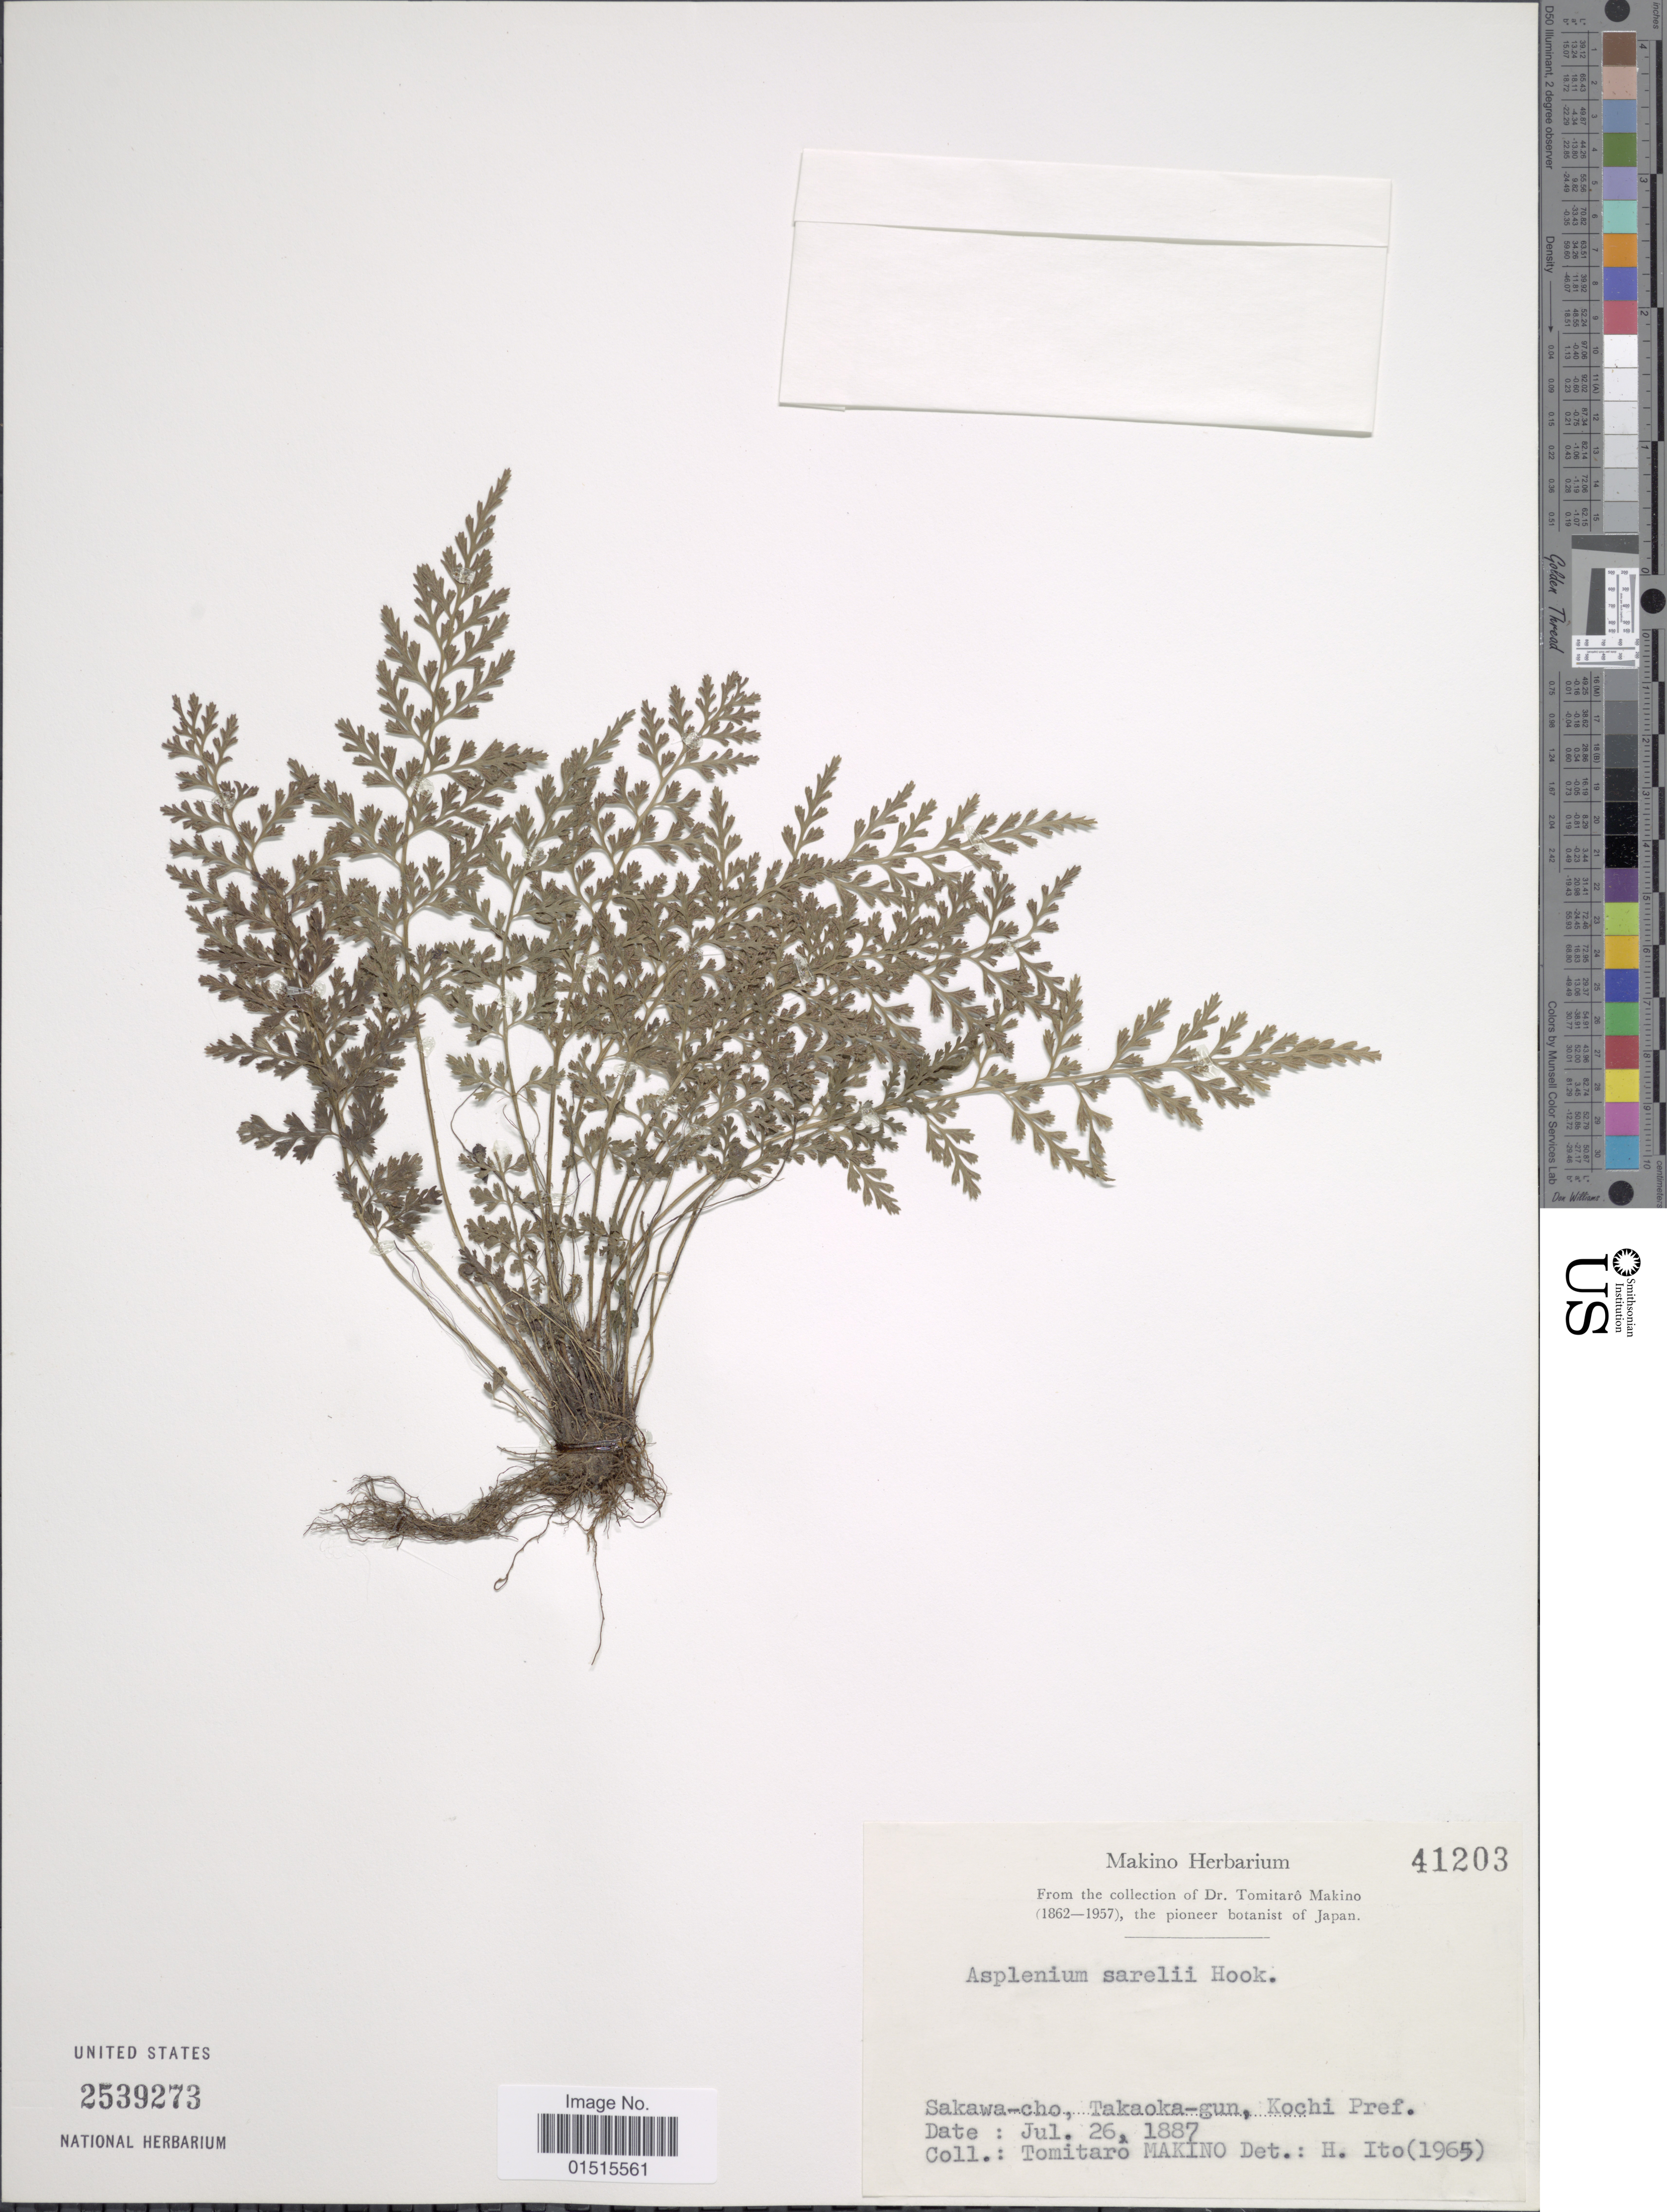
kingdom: Plantae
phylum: Tracheophyta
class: Polypodiopsida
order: Polypodiales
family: Aspleniaceae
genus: Asplenium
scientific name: Asplenium sarelii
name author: Hook.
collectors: T. Makino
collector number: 41203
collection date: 1887-07-26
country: Japan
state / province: Koti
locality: Sakawa-cho, Takaoka-gun, Kochi Pref.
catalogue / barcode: US 2539273